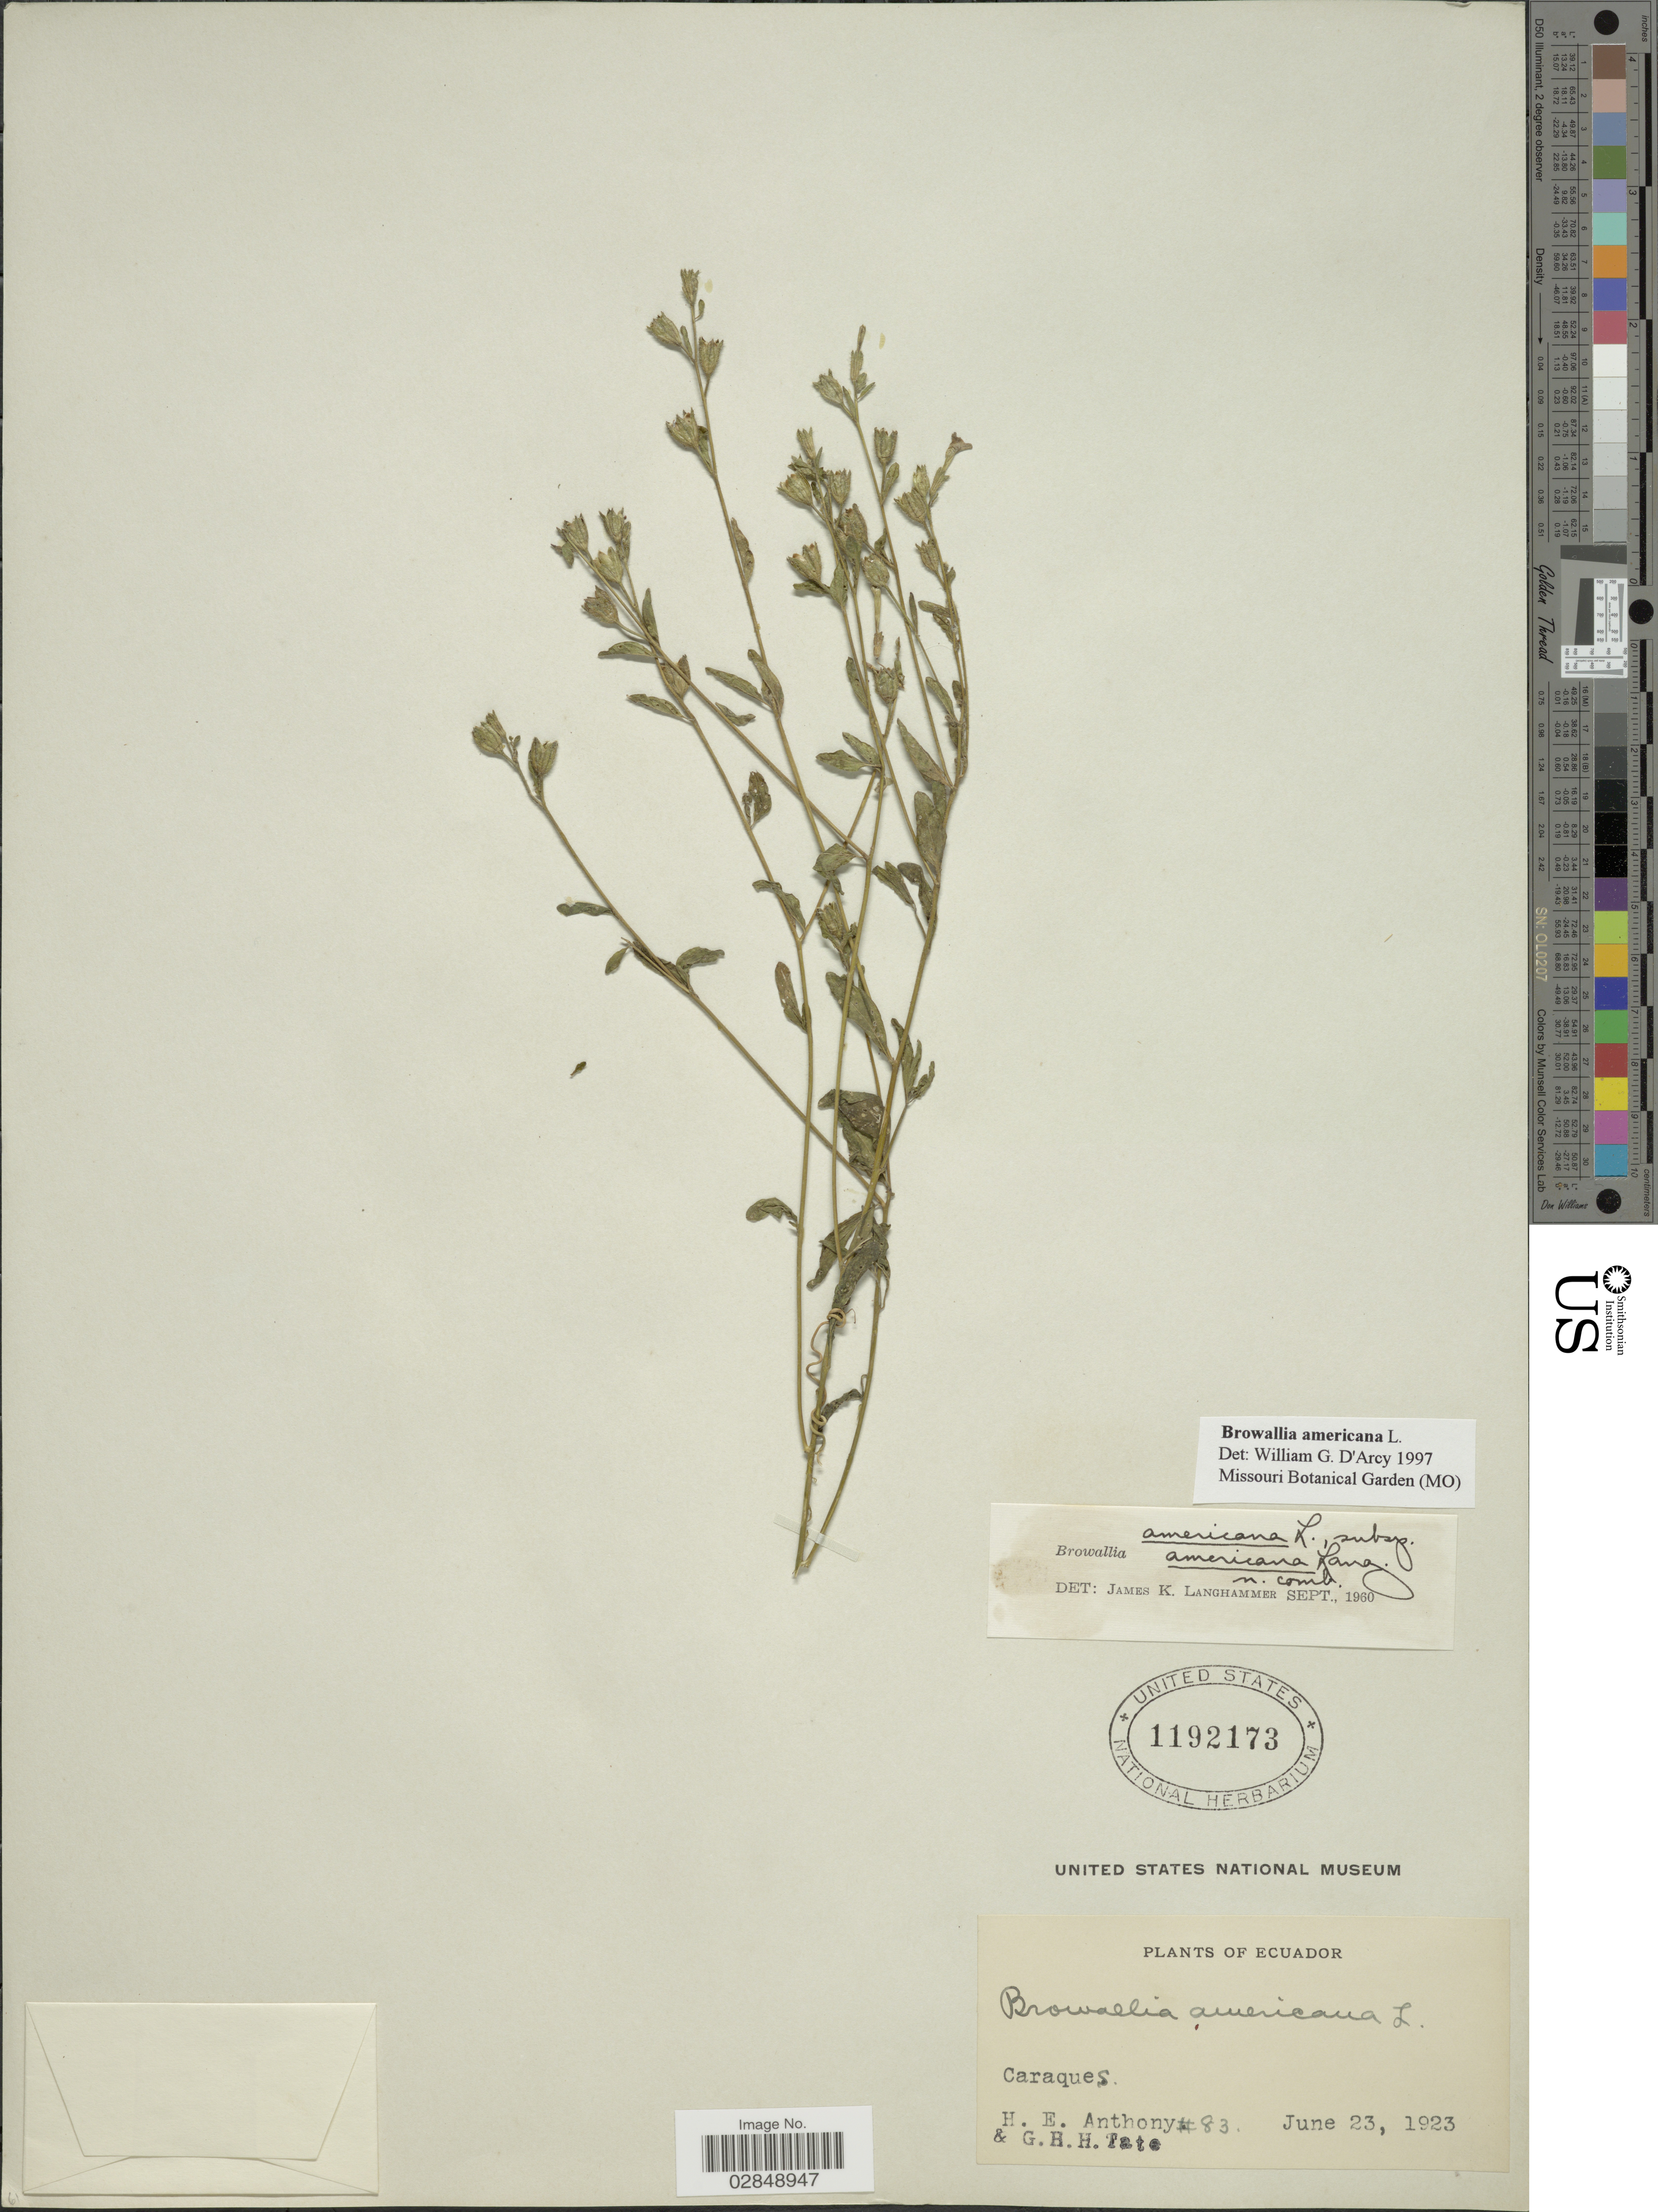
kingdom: Plantae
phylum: Tracheophyta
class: Magnoliopsida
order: Solanales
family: Solanaceae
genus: Browallia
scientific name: Browallia americana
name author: L.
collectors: H. E. Anthony & G. Tate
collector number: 83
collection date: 1923-06-23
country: Ecuador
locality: Caraques.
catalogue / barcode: US 1192173